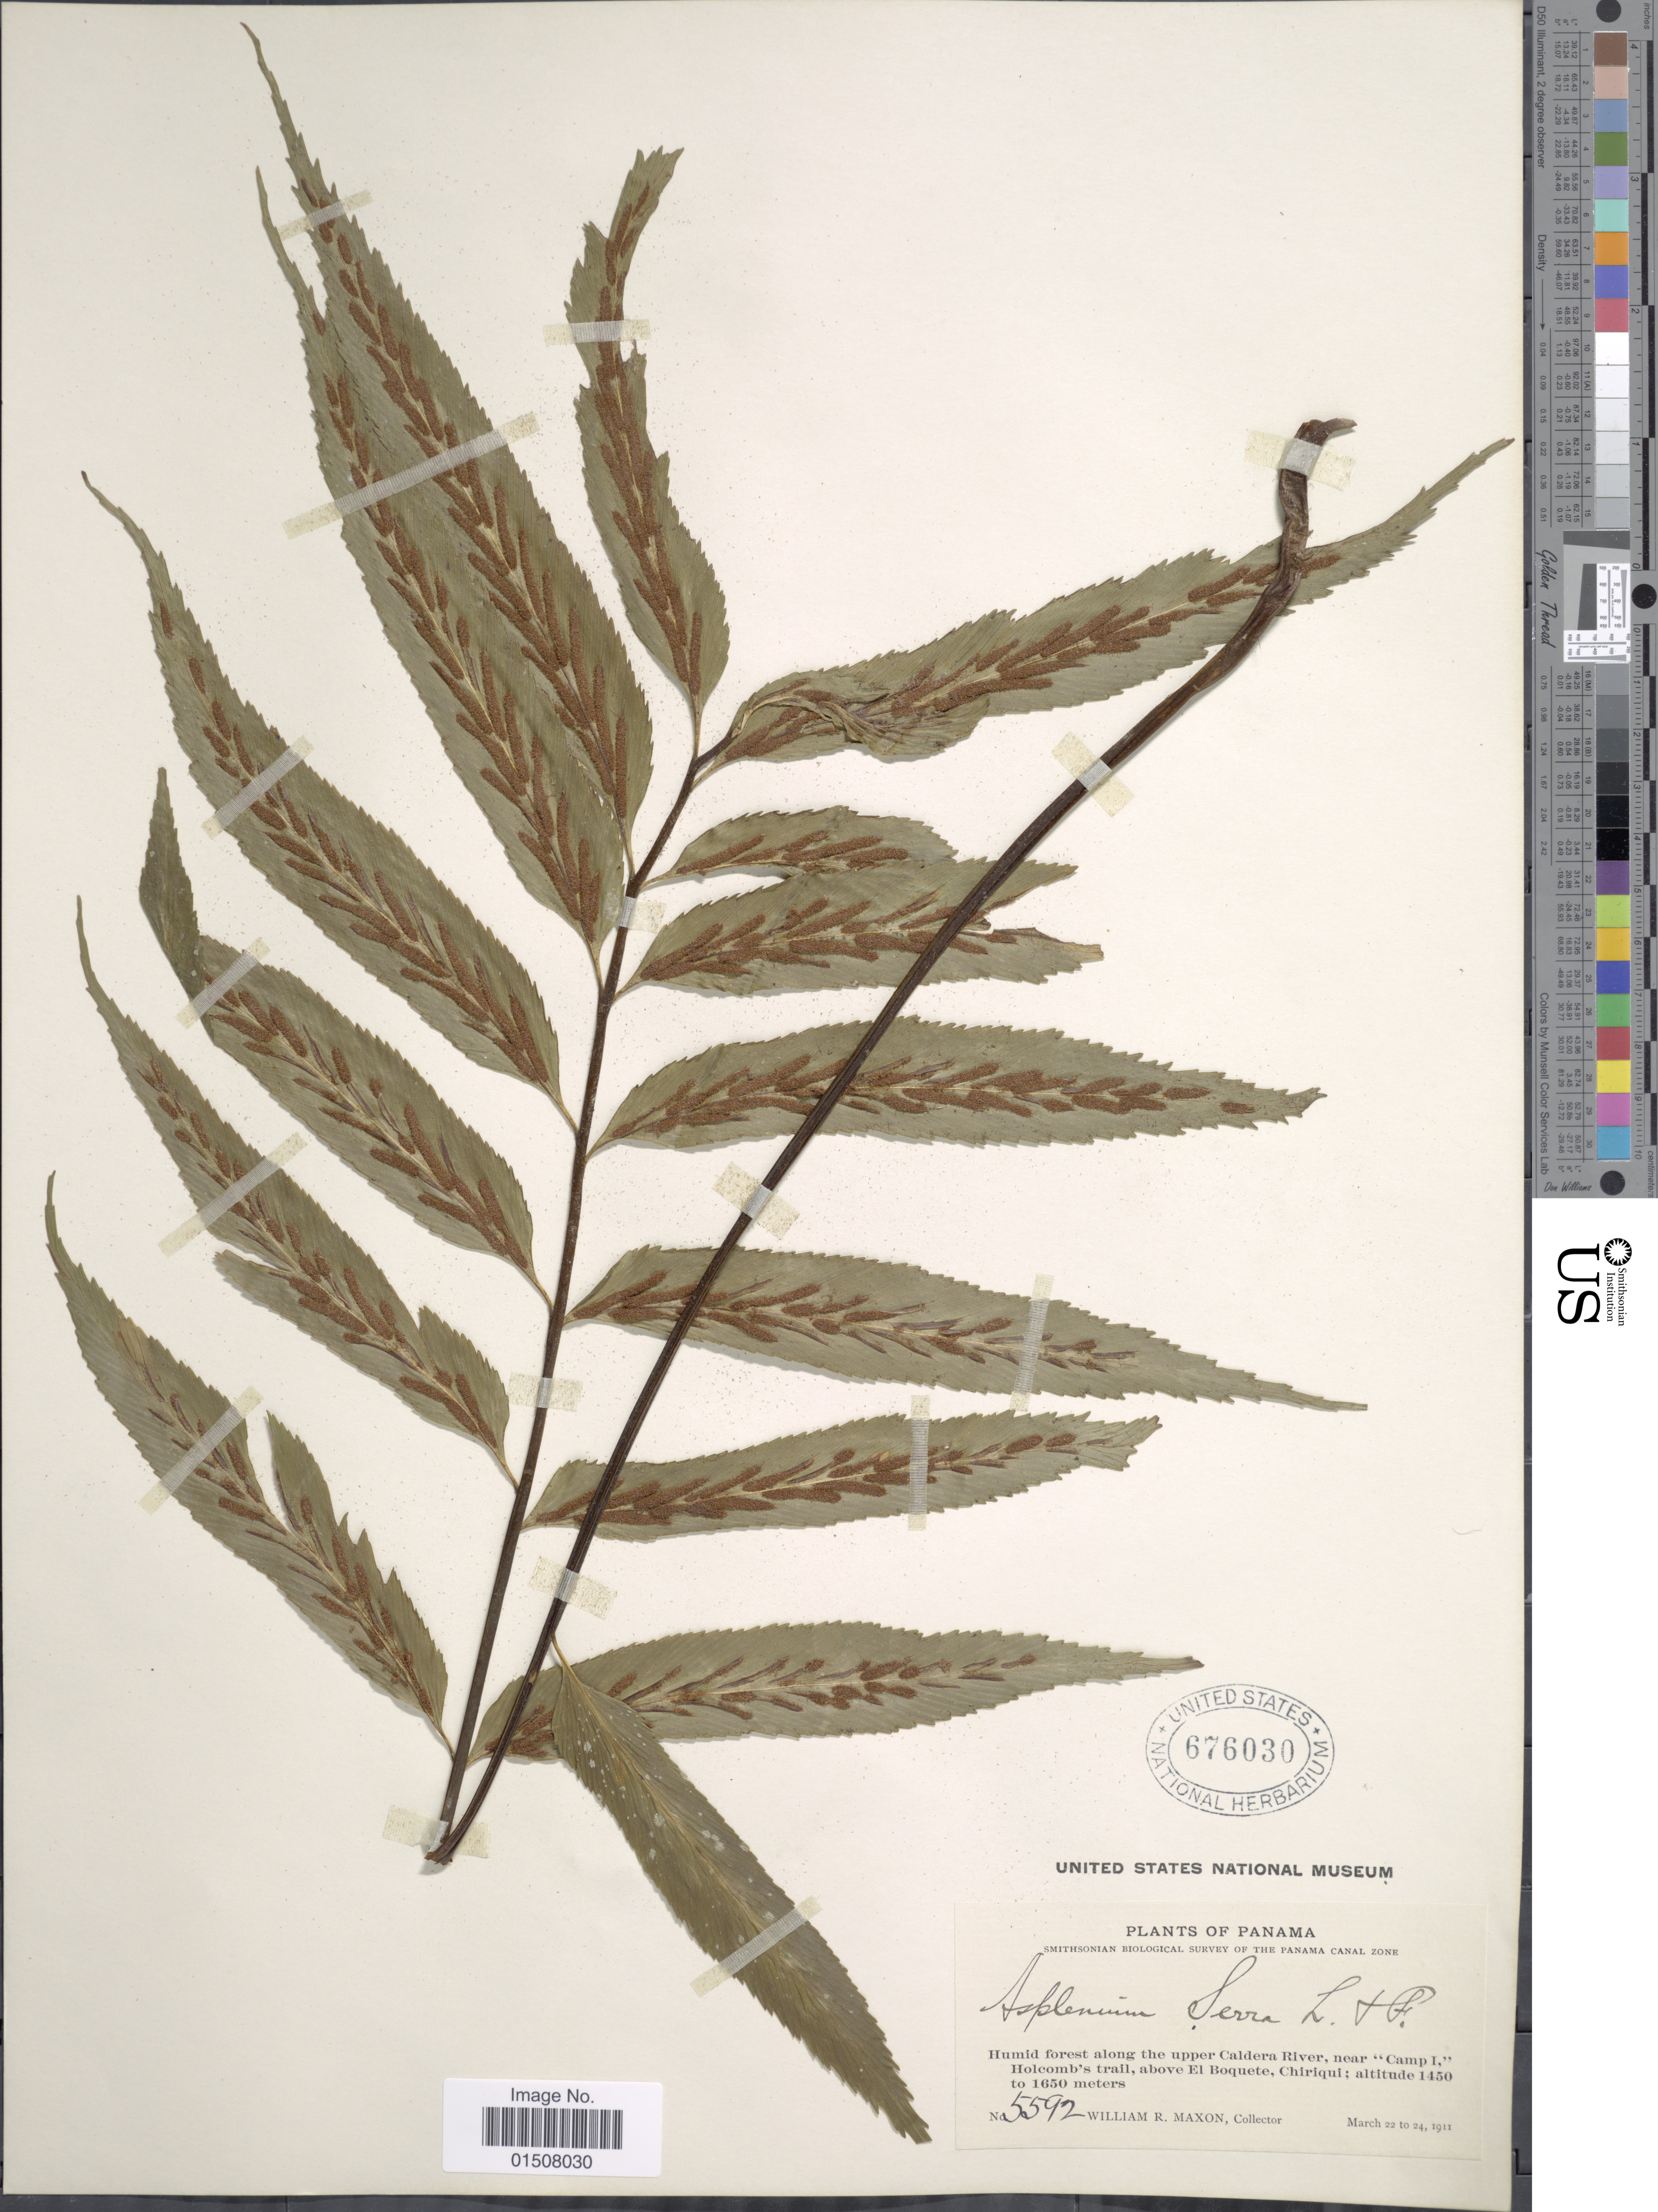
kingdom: Plantae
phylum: Tracheophyta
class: Polypodiopsida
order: Polypodiales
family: Aspleniaceae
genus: Asplenium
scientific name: Asplenium serra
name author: Langsd. & Fisch.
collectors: W. R. Maxon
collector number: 5592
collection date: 1911-03-22/1911-03-24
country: Panama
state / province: Chiriqui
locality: Humid forest along the upper Caldera River, near "Camp I" Holcomb's trail, above El Boquete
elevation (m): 1450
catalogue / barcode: US 676030